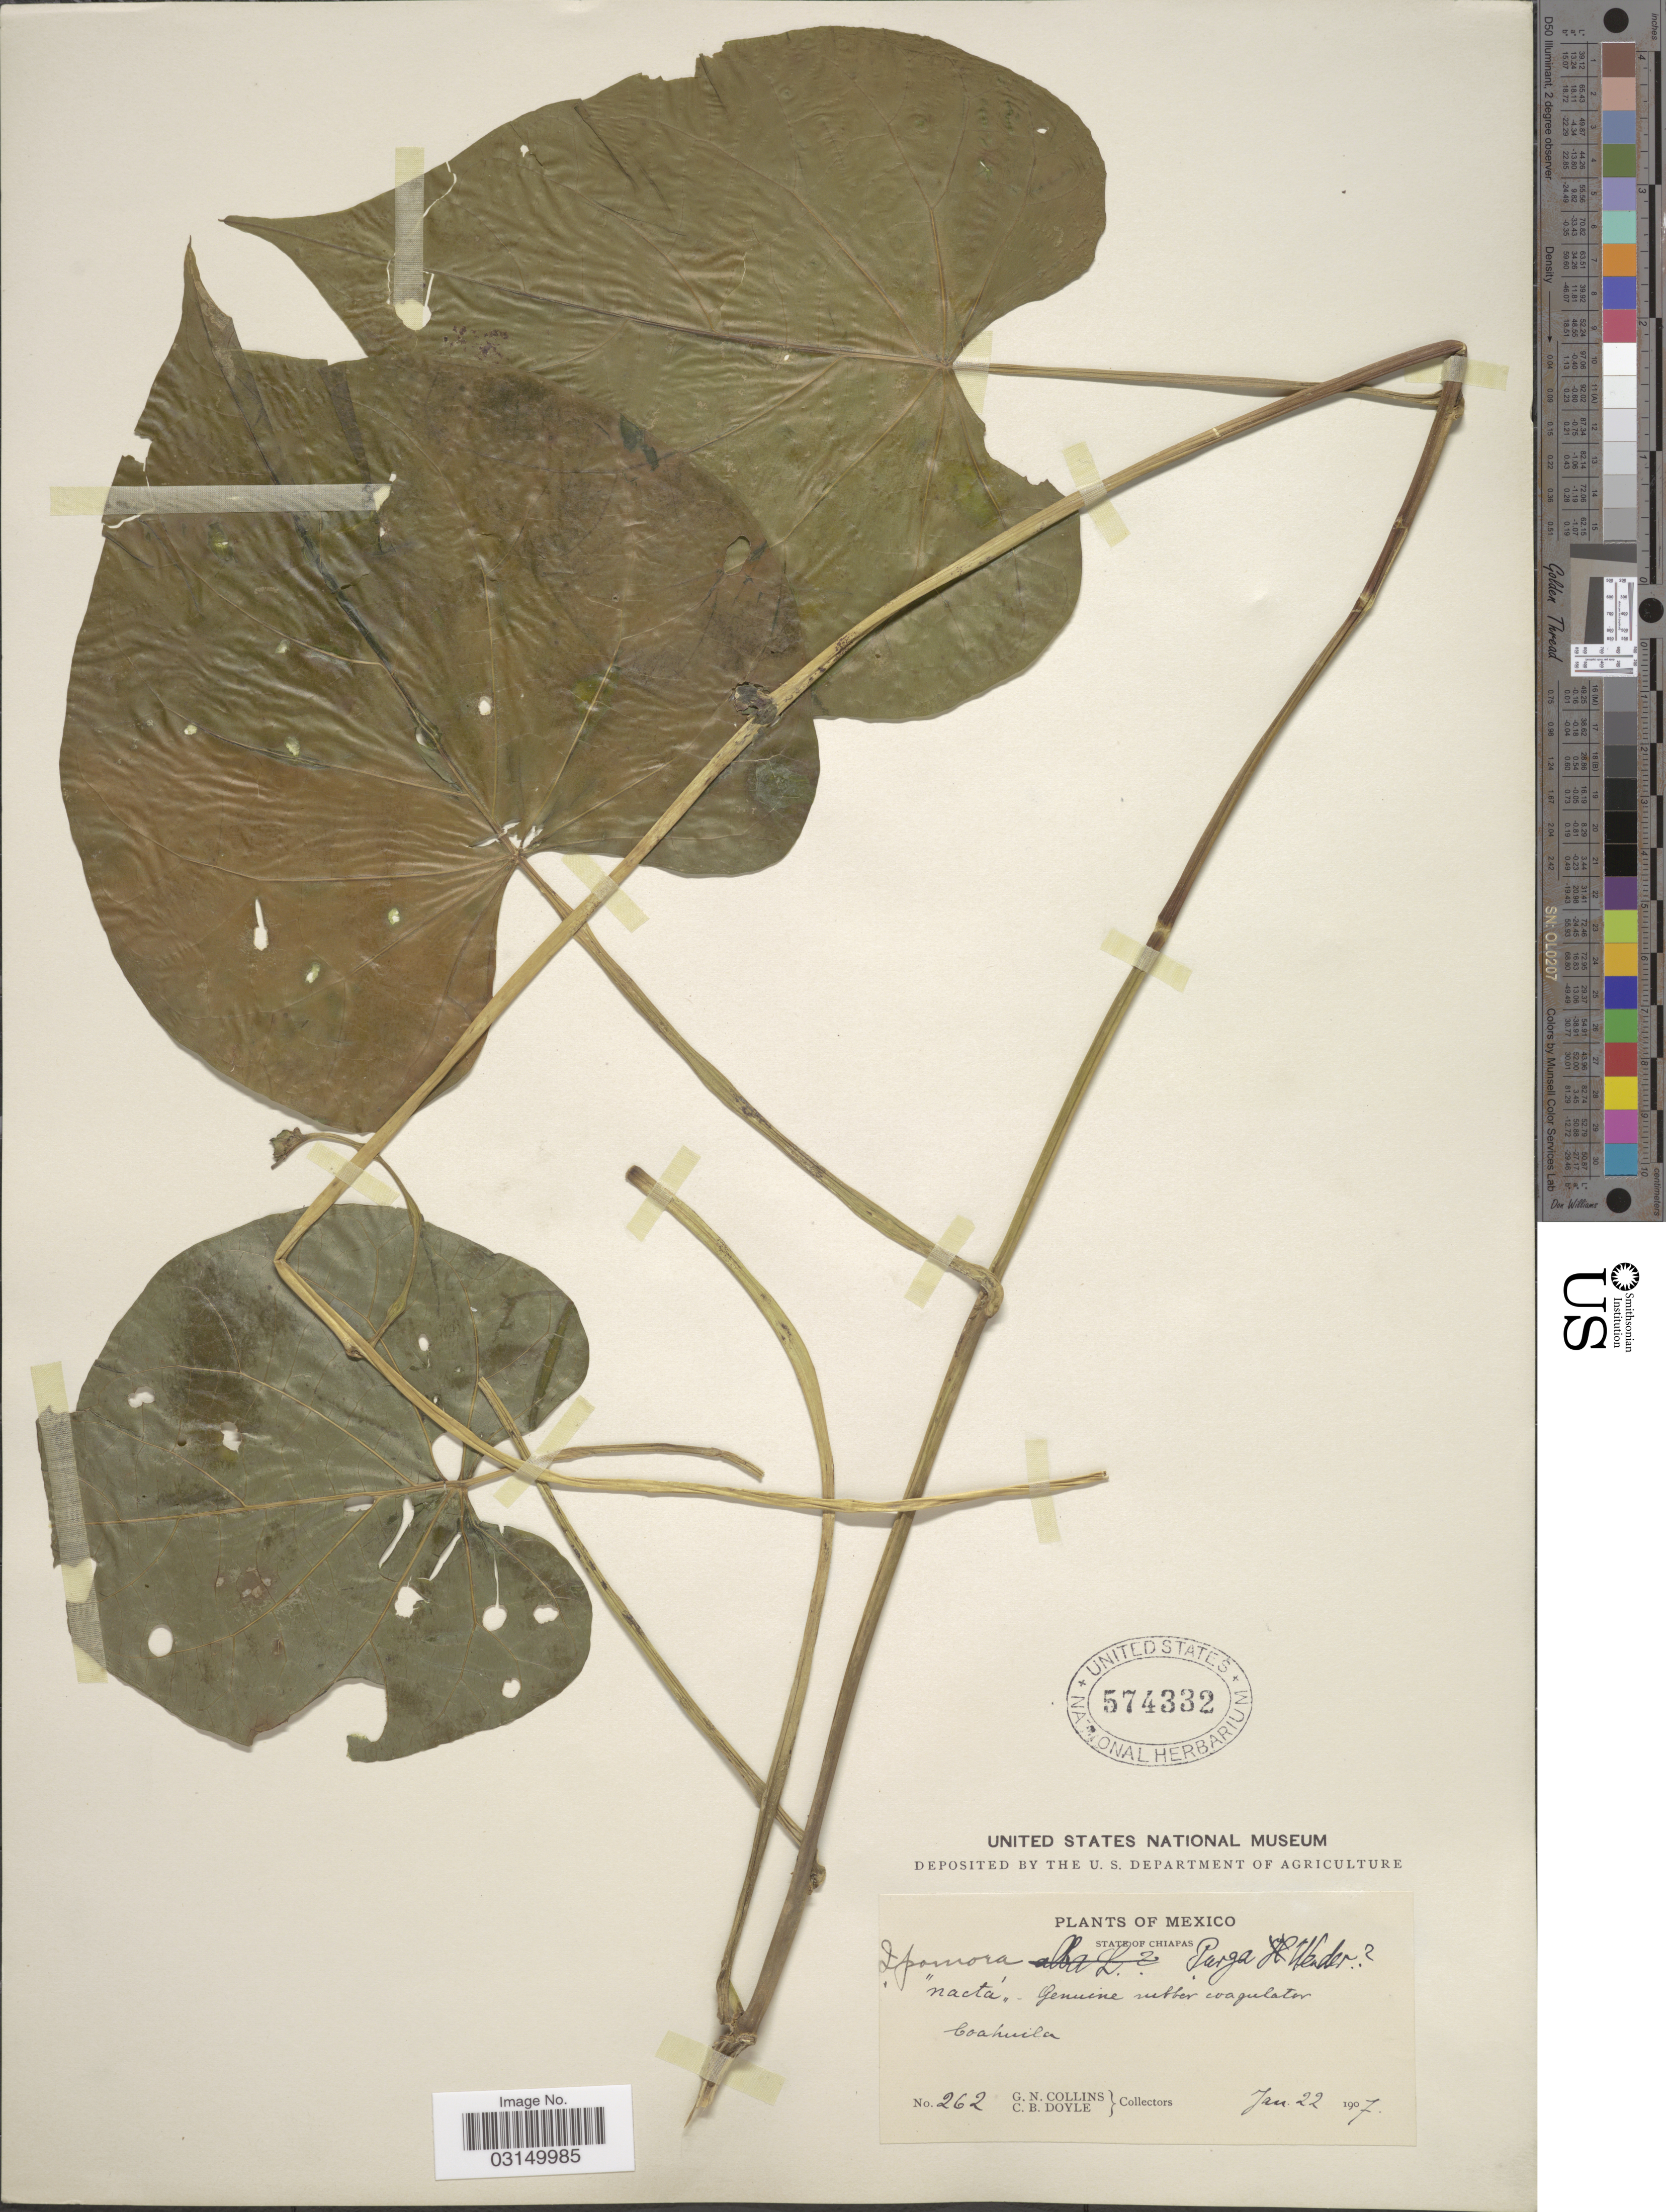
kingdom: Plantae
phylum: Tracheophyta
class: Magnoliopsida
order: Solanales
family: Convolvulaceae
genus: Ipomoea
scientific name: Ipomoea dumosa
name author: (Benth.) L.O. Williams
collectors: G. Collins & C. Doyle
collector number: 262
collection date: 1907-01-22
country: Mexico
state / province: Coahuila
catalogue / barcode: US 574332